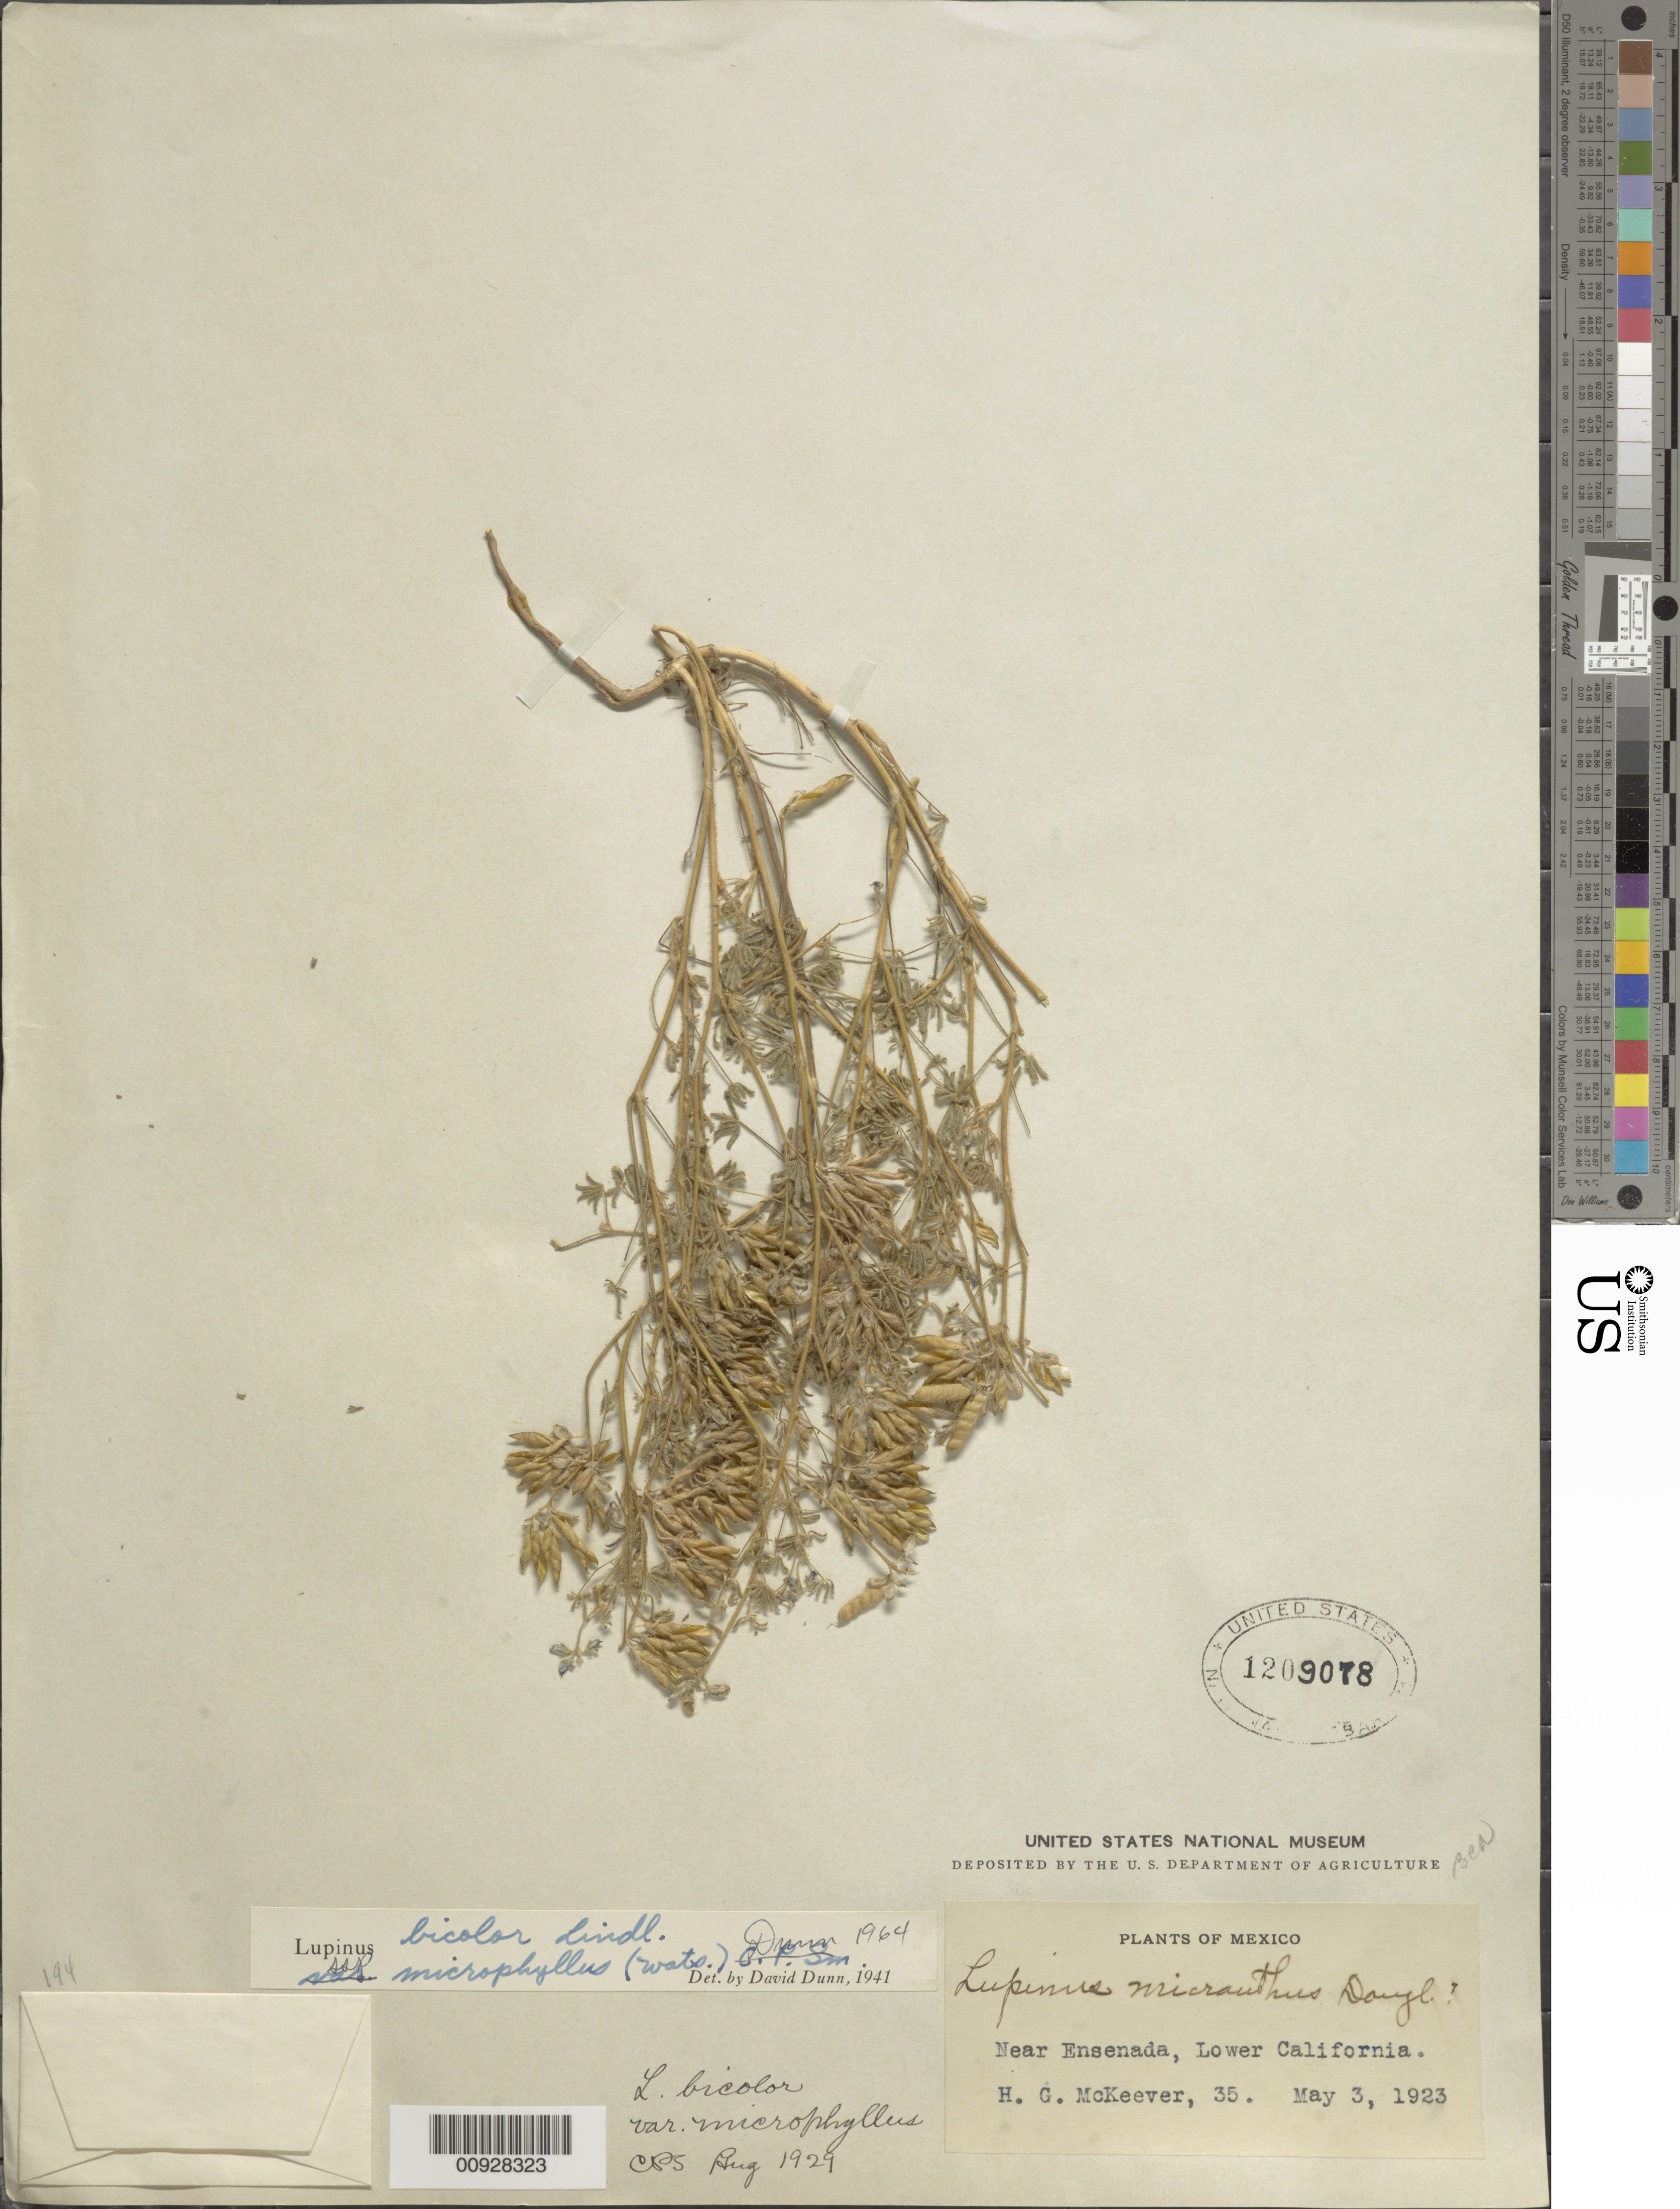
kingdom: Plantae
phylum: Tracheophyta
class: Magnoliopsida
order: Fabales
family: Fabaceae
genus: Lupinus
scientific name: Lupinus bicolor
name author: Lindl.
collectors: H. McKeever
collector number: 35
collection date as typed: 03 May 1923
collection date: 1923-05-03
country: Mexico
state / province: Baja California Norte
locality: Near Ensenada, Lower California.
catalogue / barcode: US 1209078